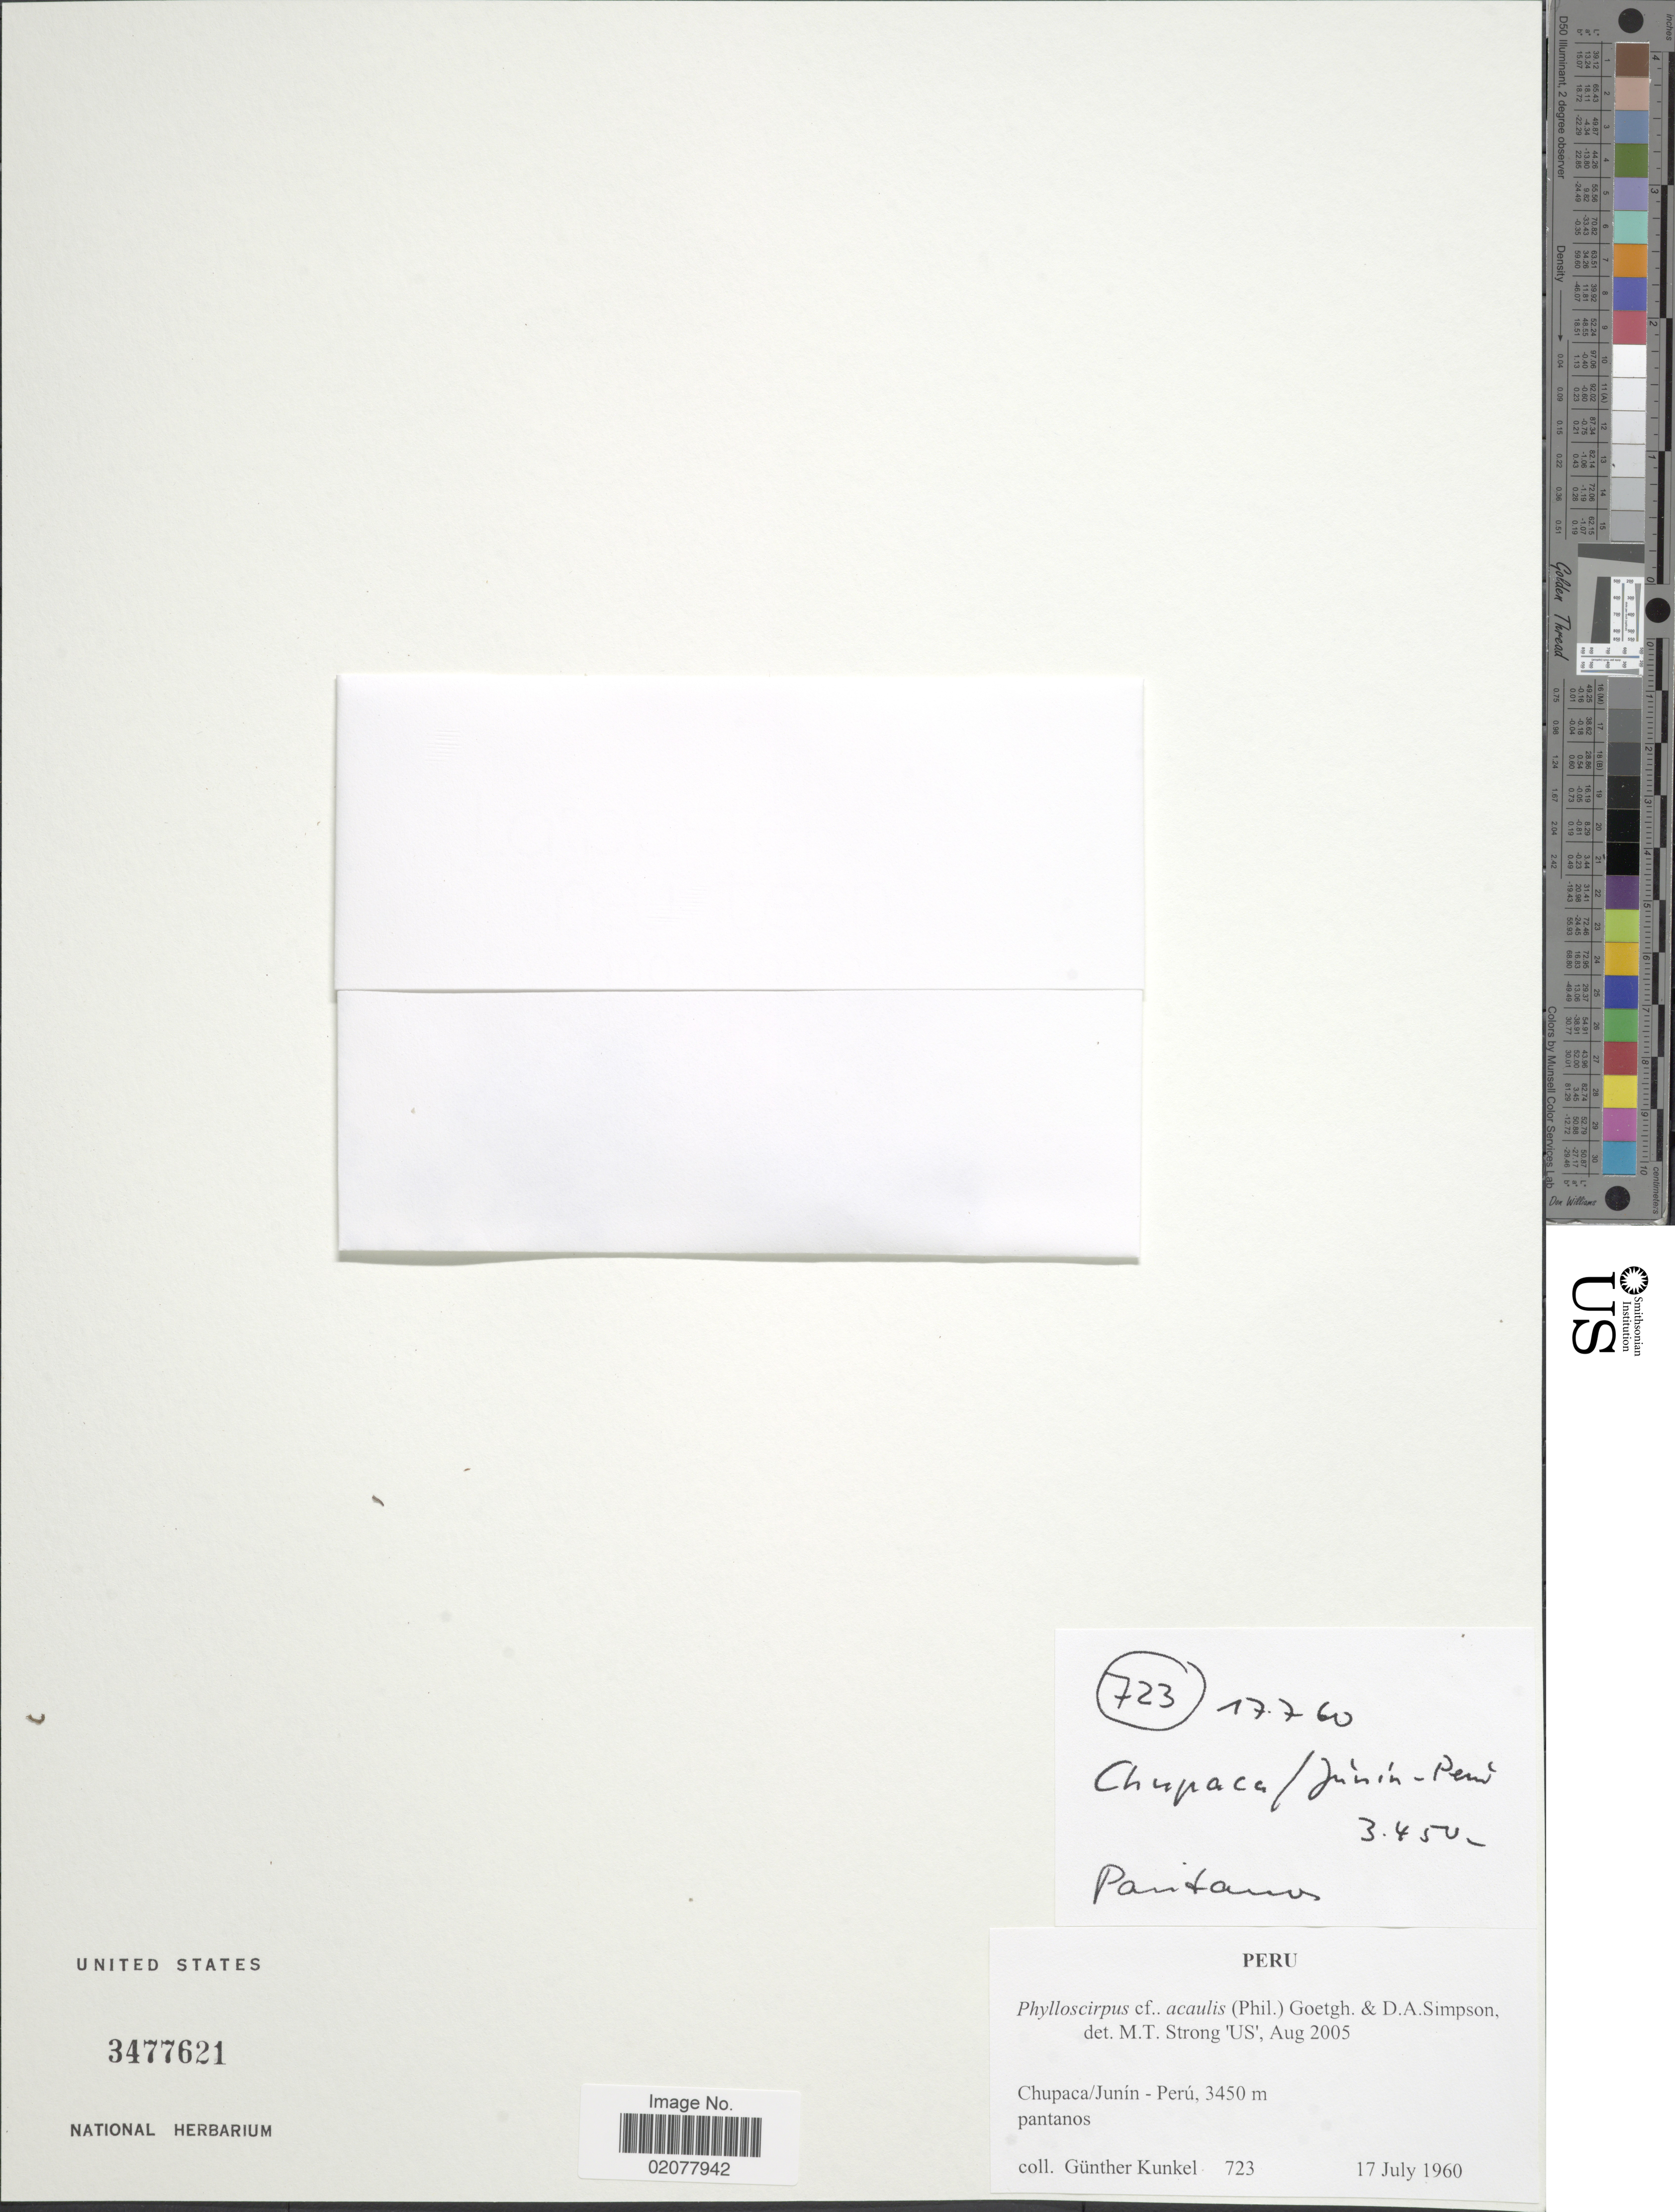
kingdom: Plantae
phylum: Tracheophyta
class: Liliopsida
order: Poales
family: Cyperaceae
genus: Phylloscirpus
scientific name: Phylloscirpus acaulis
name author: (Phil.) Goetgh. & D.A. Simpson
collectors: G. Kunkel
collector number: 723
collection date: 1960-07-17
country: Peru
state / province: Junín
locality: Chupaca/Junín - Perú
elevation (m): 3450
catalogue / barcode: US 3477621